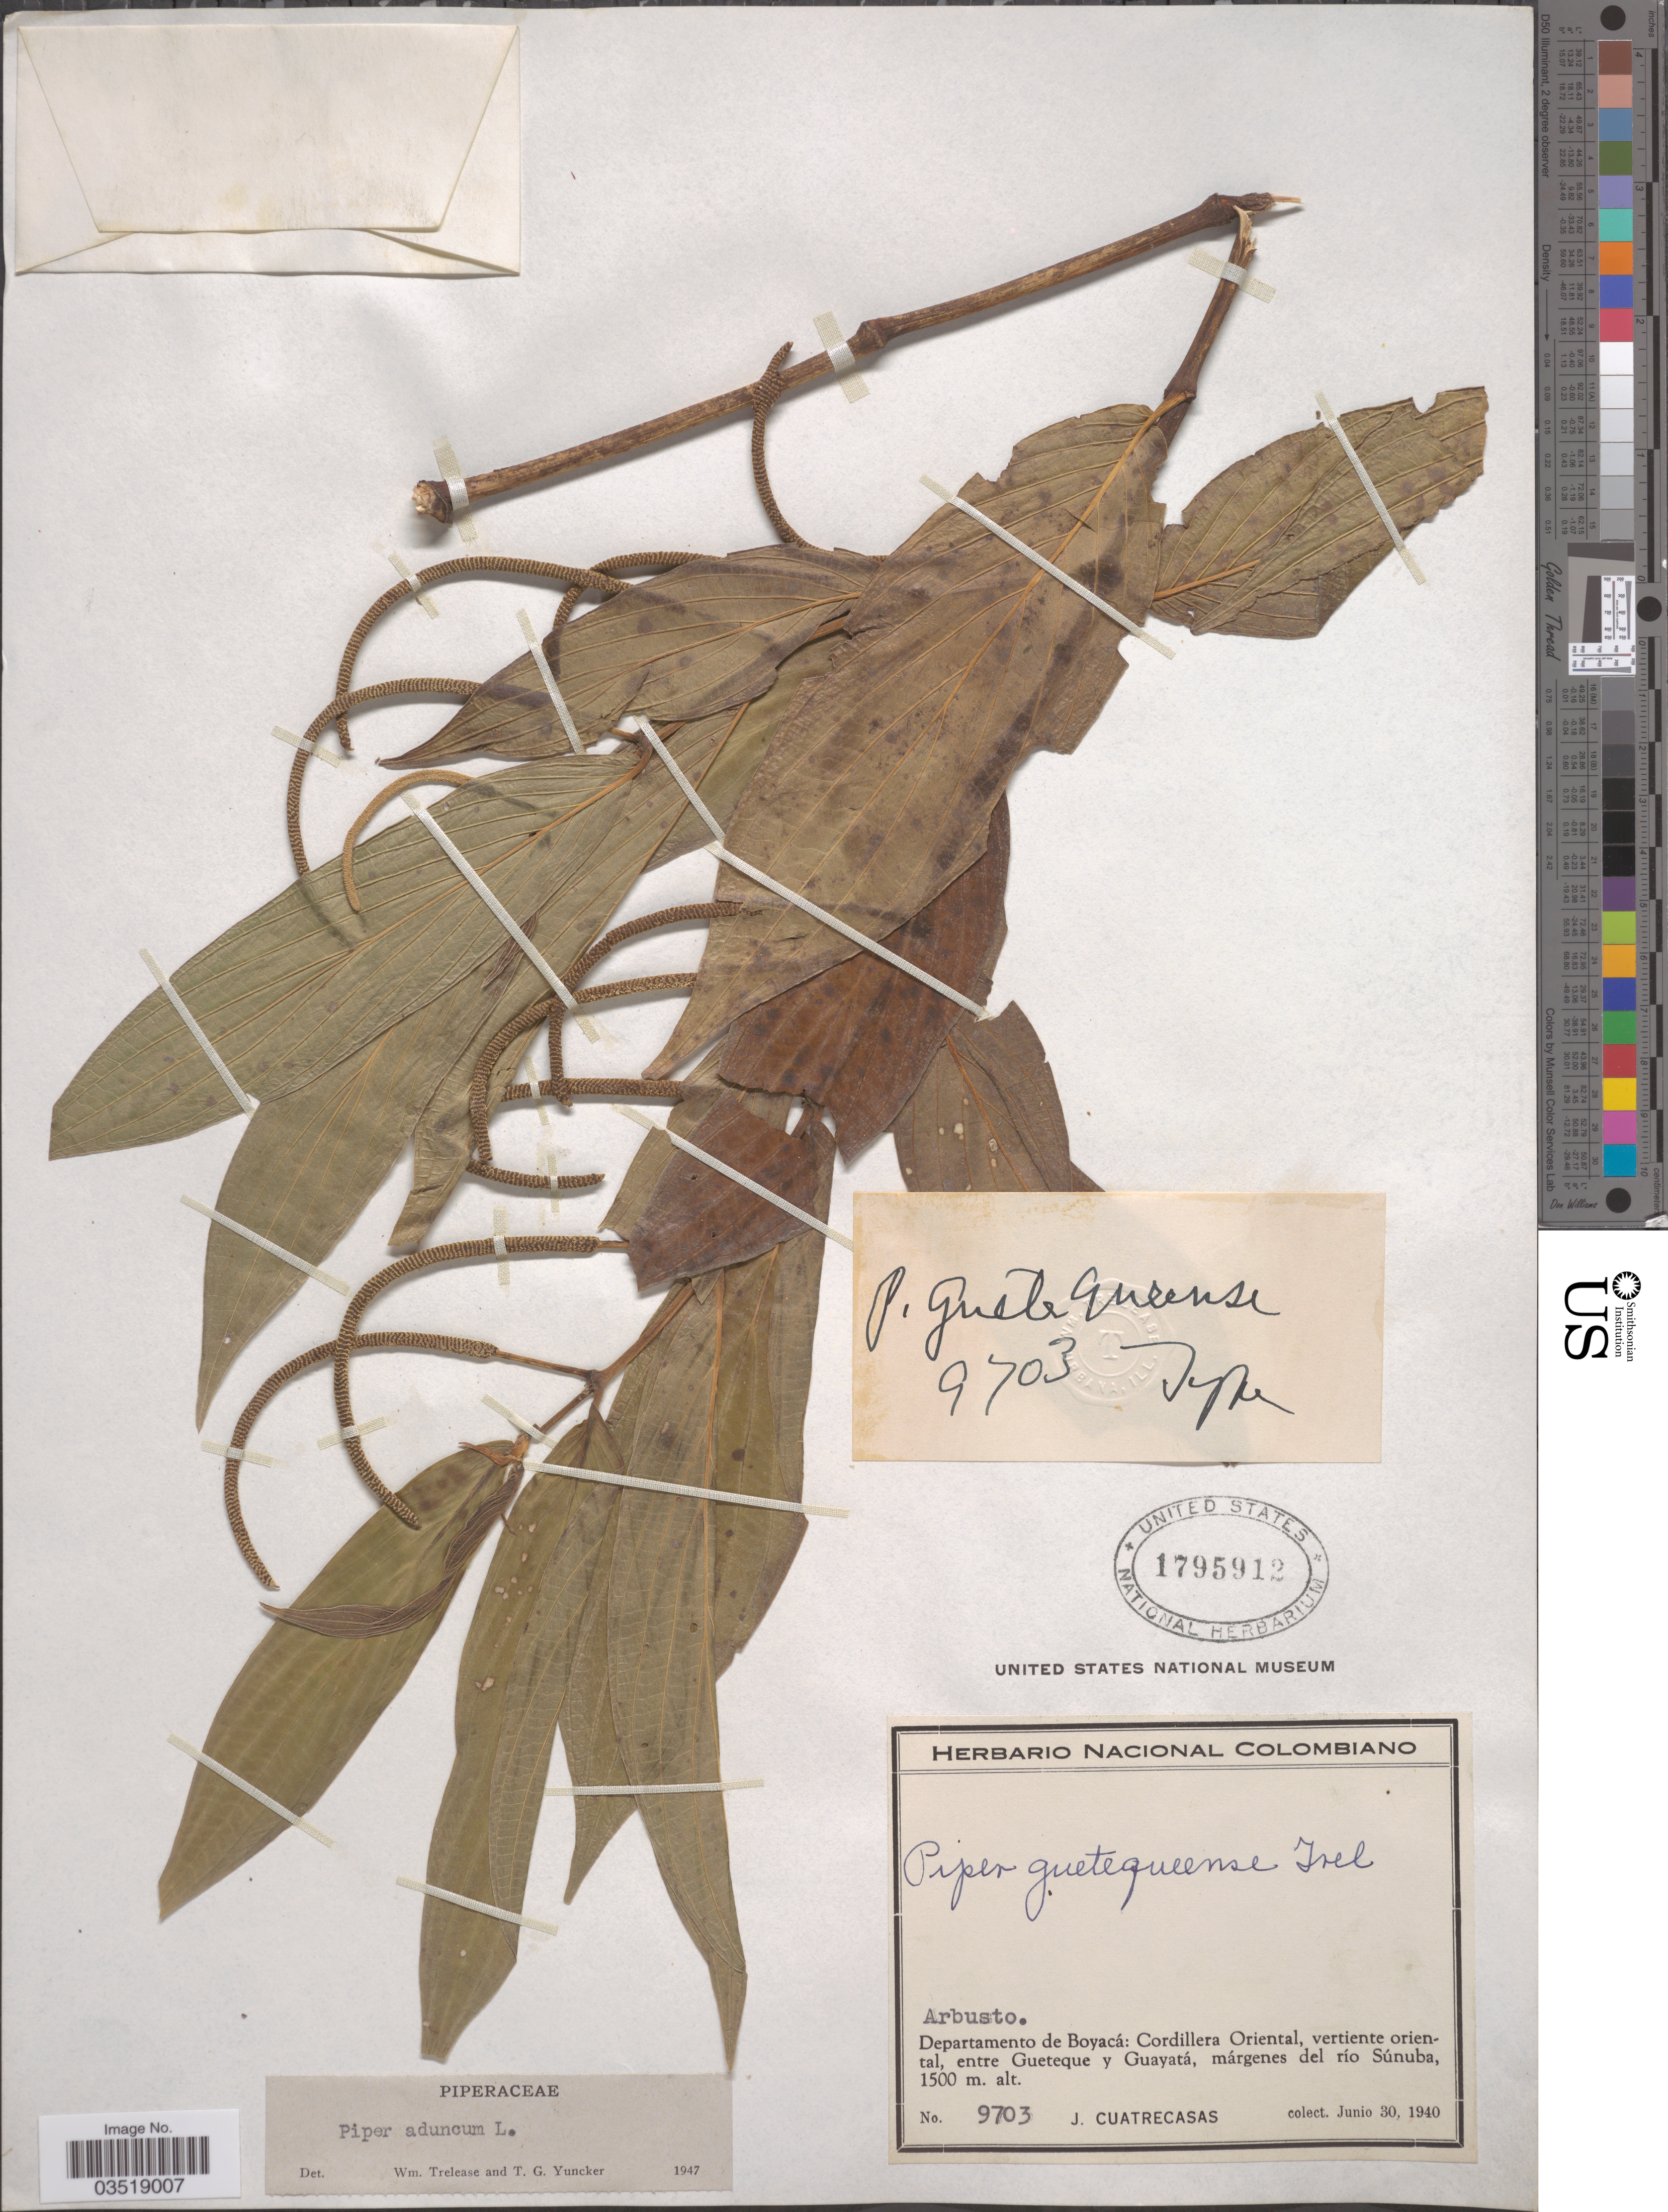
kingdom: Plantae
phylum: Tracheophyta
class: Magnoliopsida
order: Piperales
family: Piperaceae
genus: Piper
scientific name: Piper aduncum var. aduncum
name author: L.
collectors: J. Cuatrecasas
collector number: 9703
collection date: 1940-06-30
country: Colombia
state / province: Boyacá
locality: Departamento de Boyacá: Cordillera Oriental, vertiente oriental, entre Gueteque y Guayatá, márgenes del río Súnuba.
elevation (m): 1500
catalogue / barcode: US 1795912